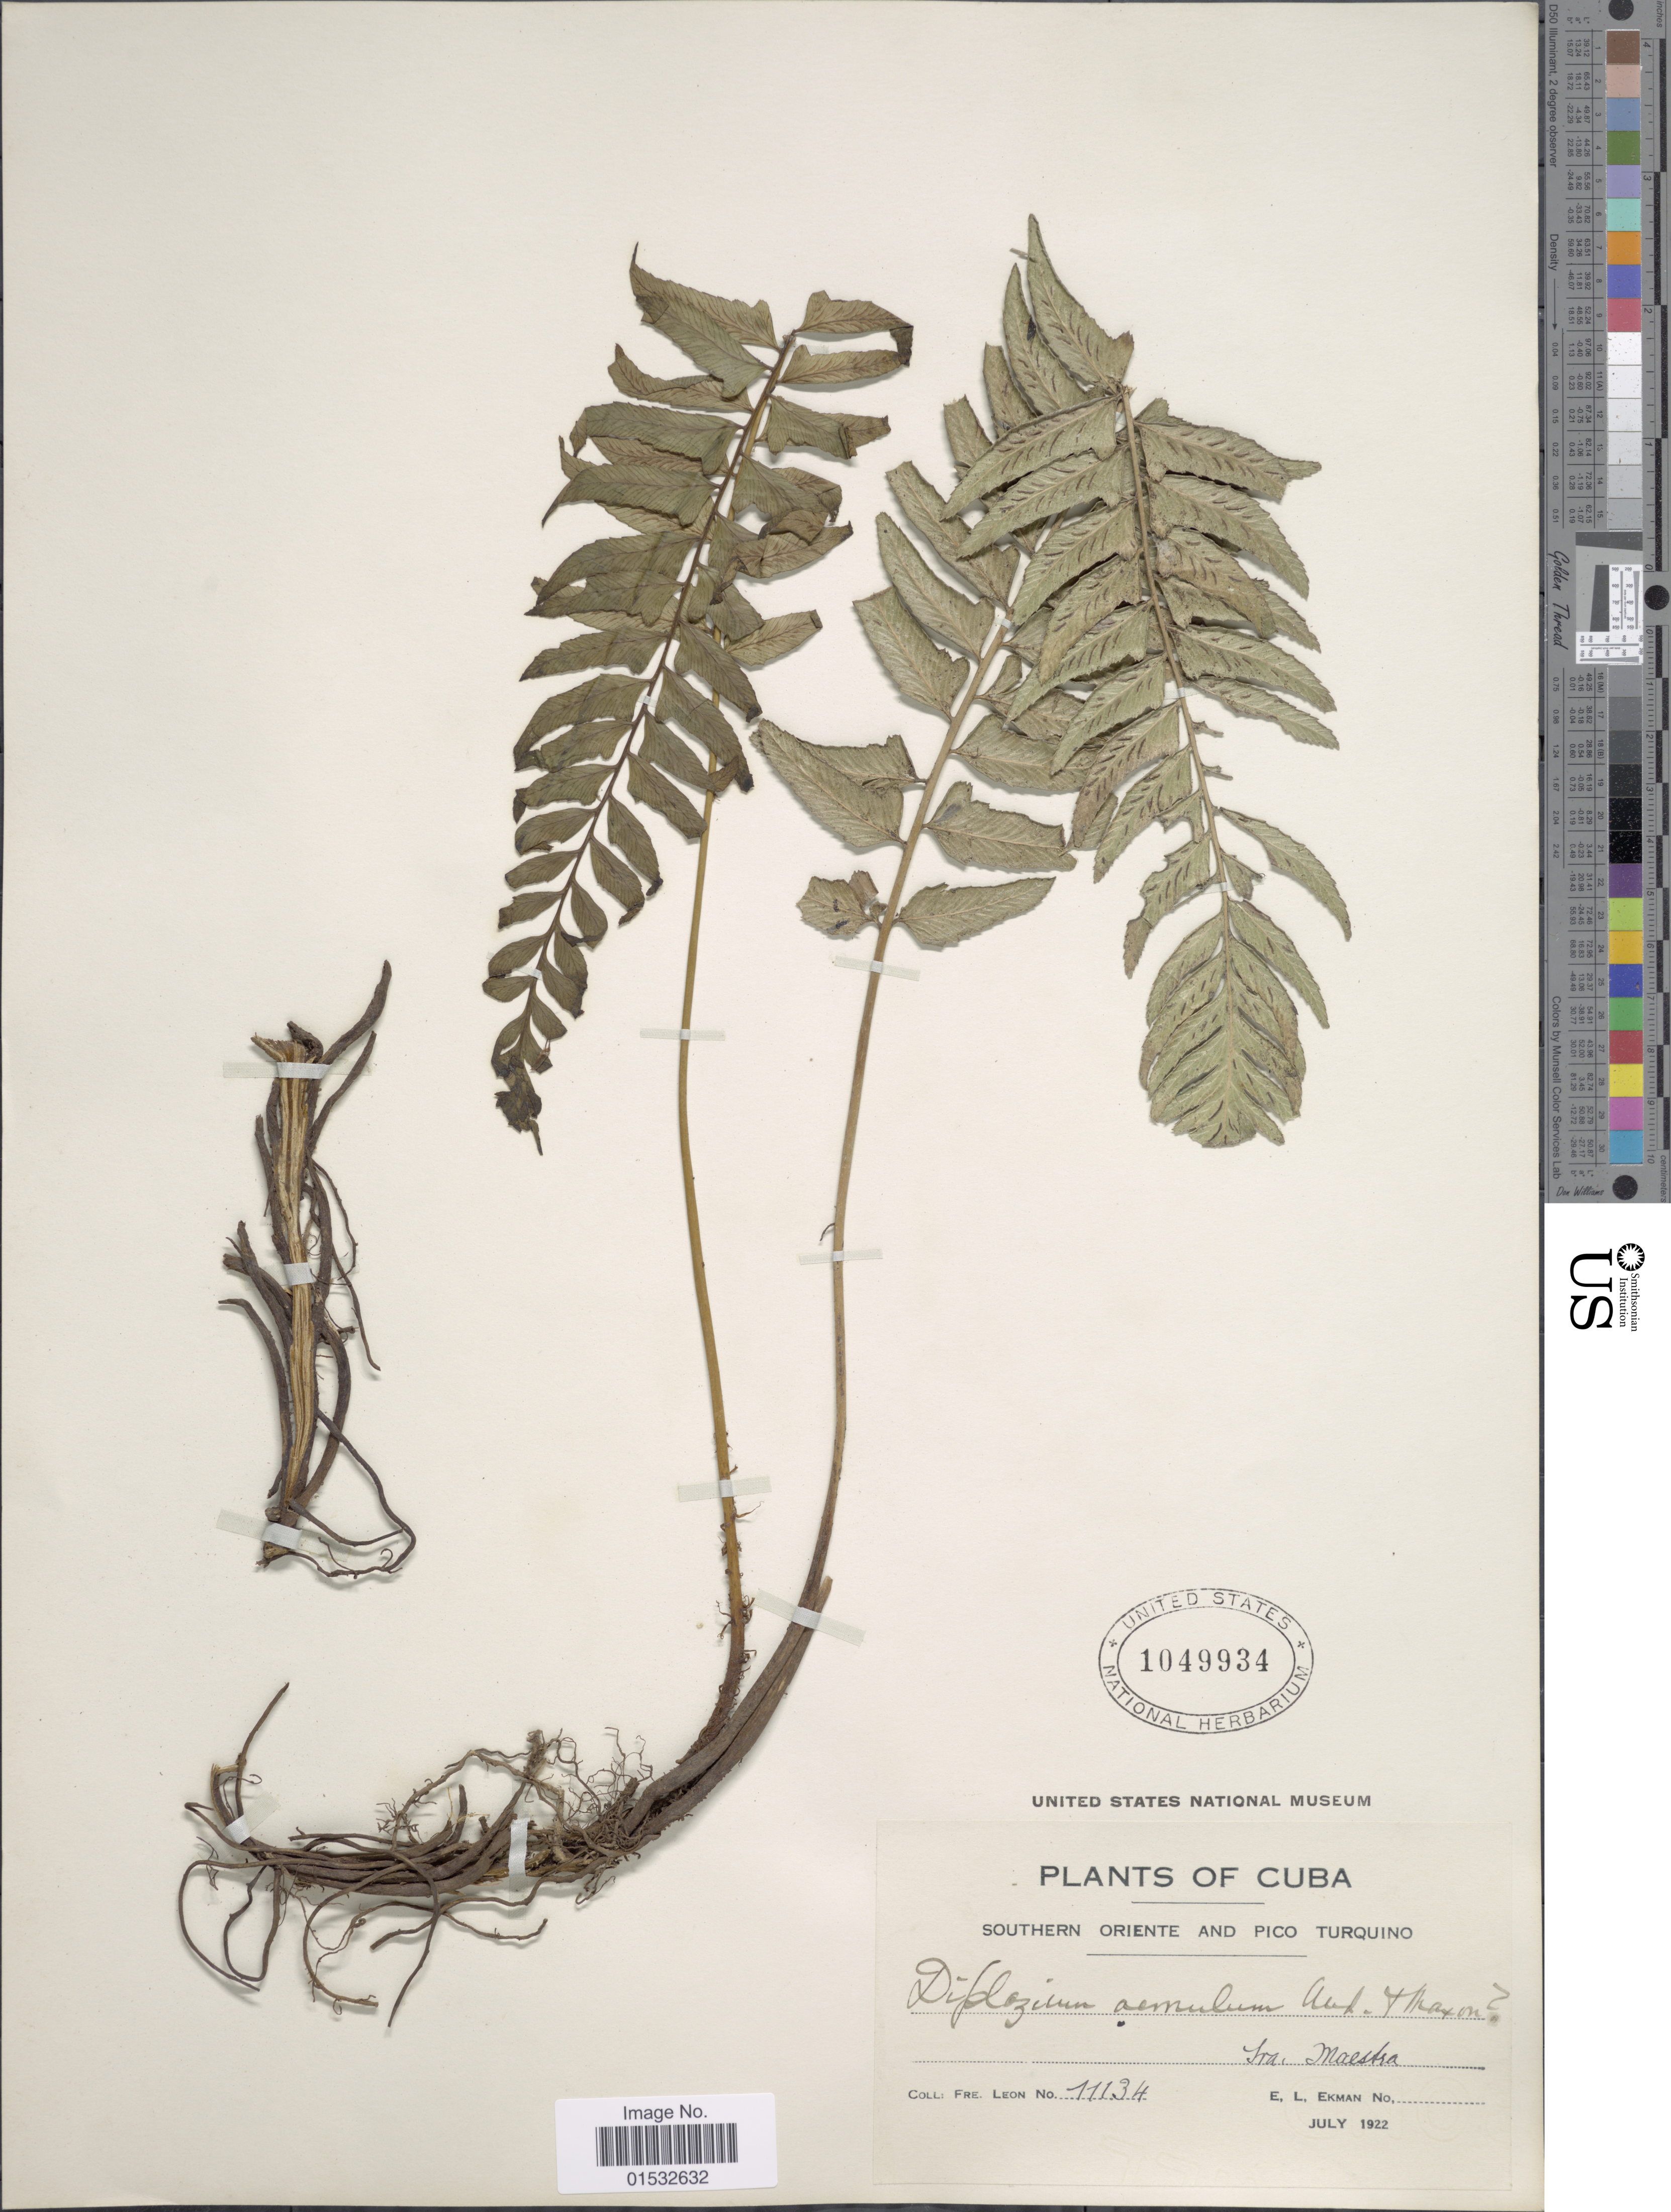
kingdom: Plantae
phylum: Tracheophyta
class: Polypodiopsida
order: Polypodiales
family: Athyriaceae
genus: Diplazium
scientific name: Diplazium unilobum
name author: (Poir.) Hieron.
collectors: Bro. León & E. L. Ekman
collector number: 1134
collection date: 1922-07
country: Cuba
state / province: Oriente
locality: Southern Oriente and Pico Turquino. Sra. Maestra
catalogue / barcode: US 1049334